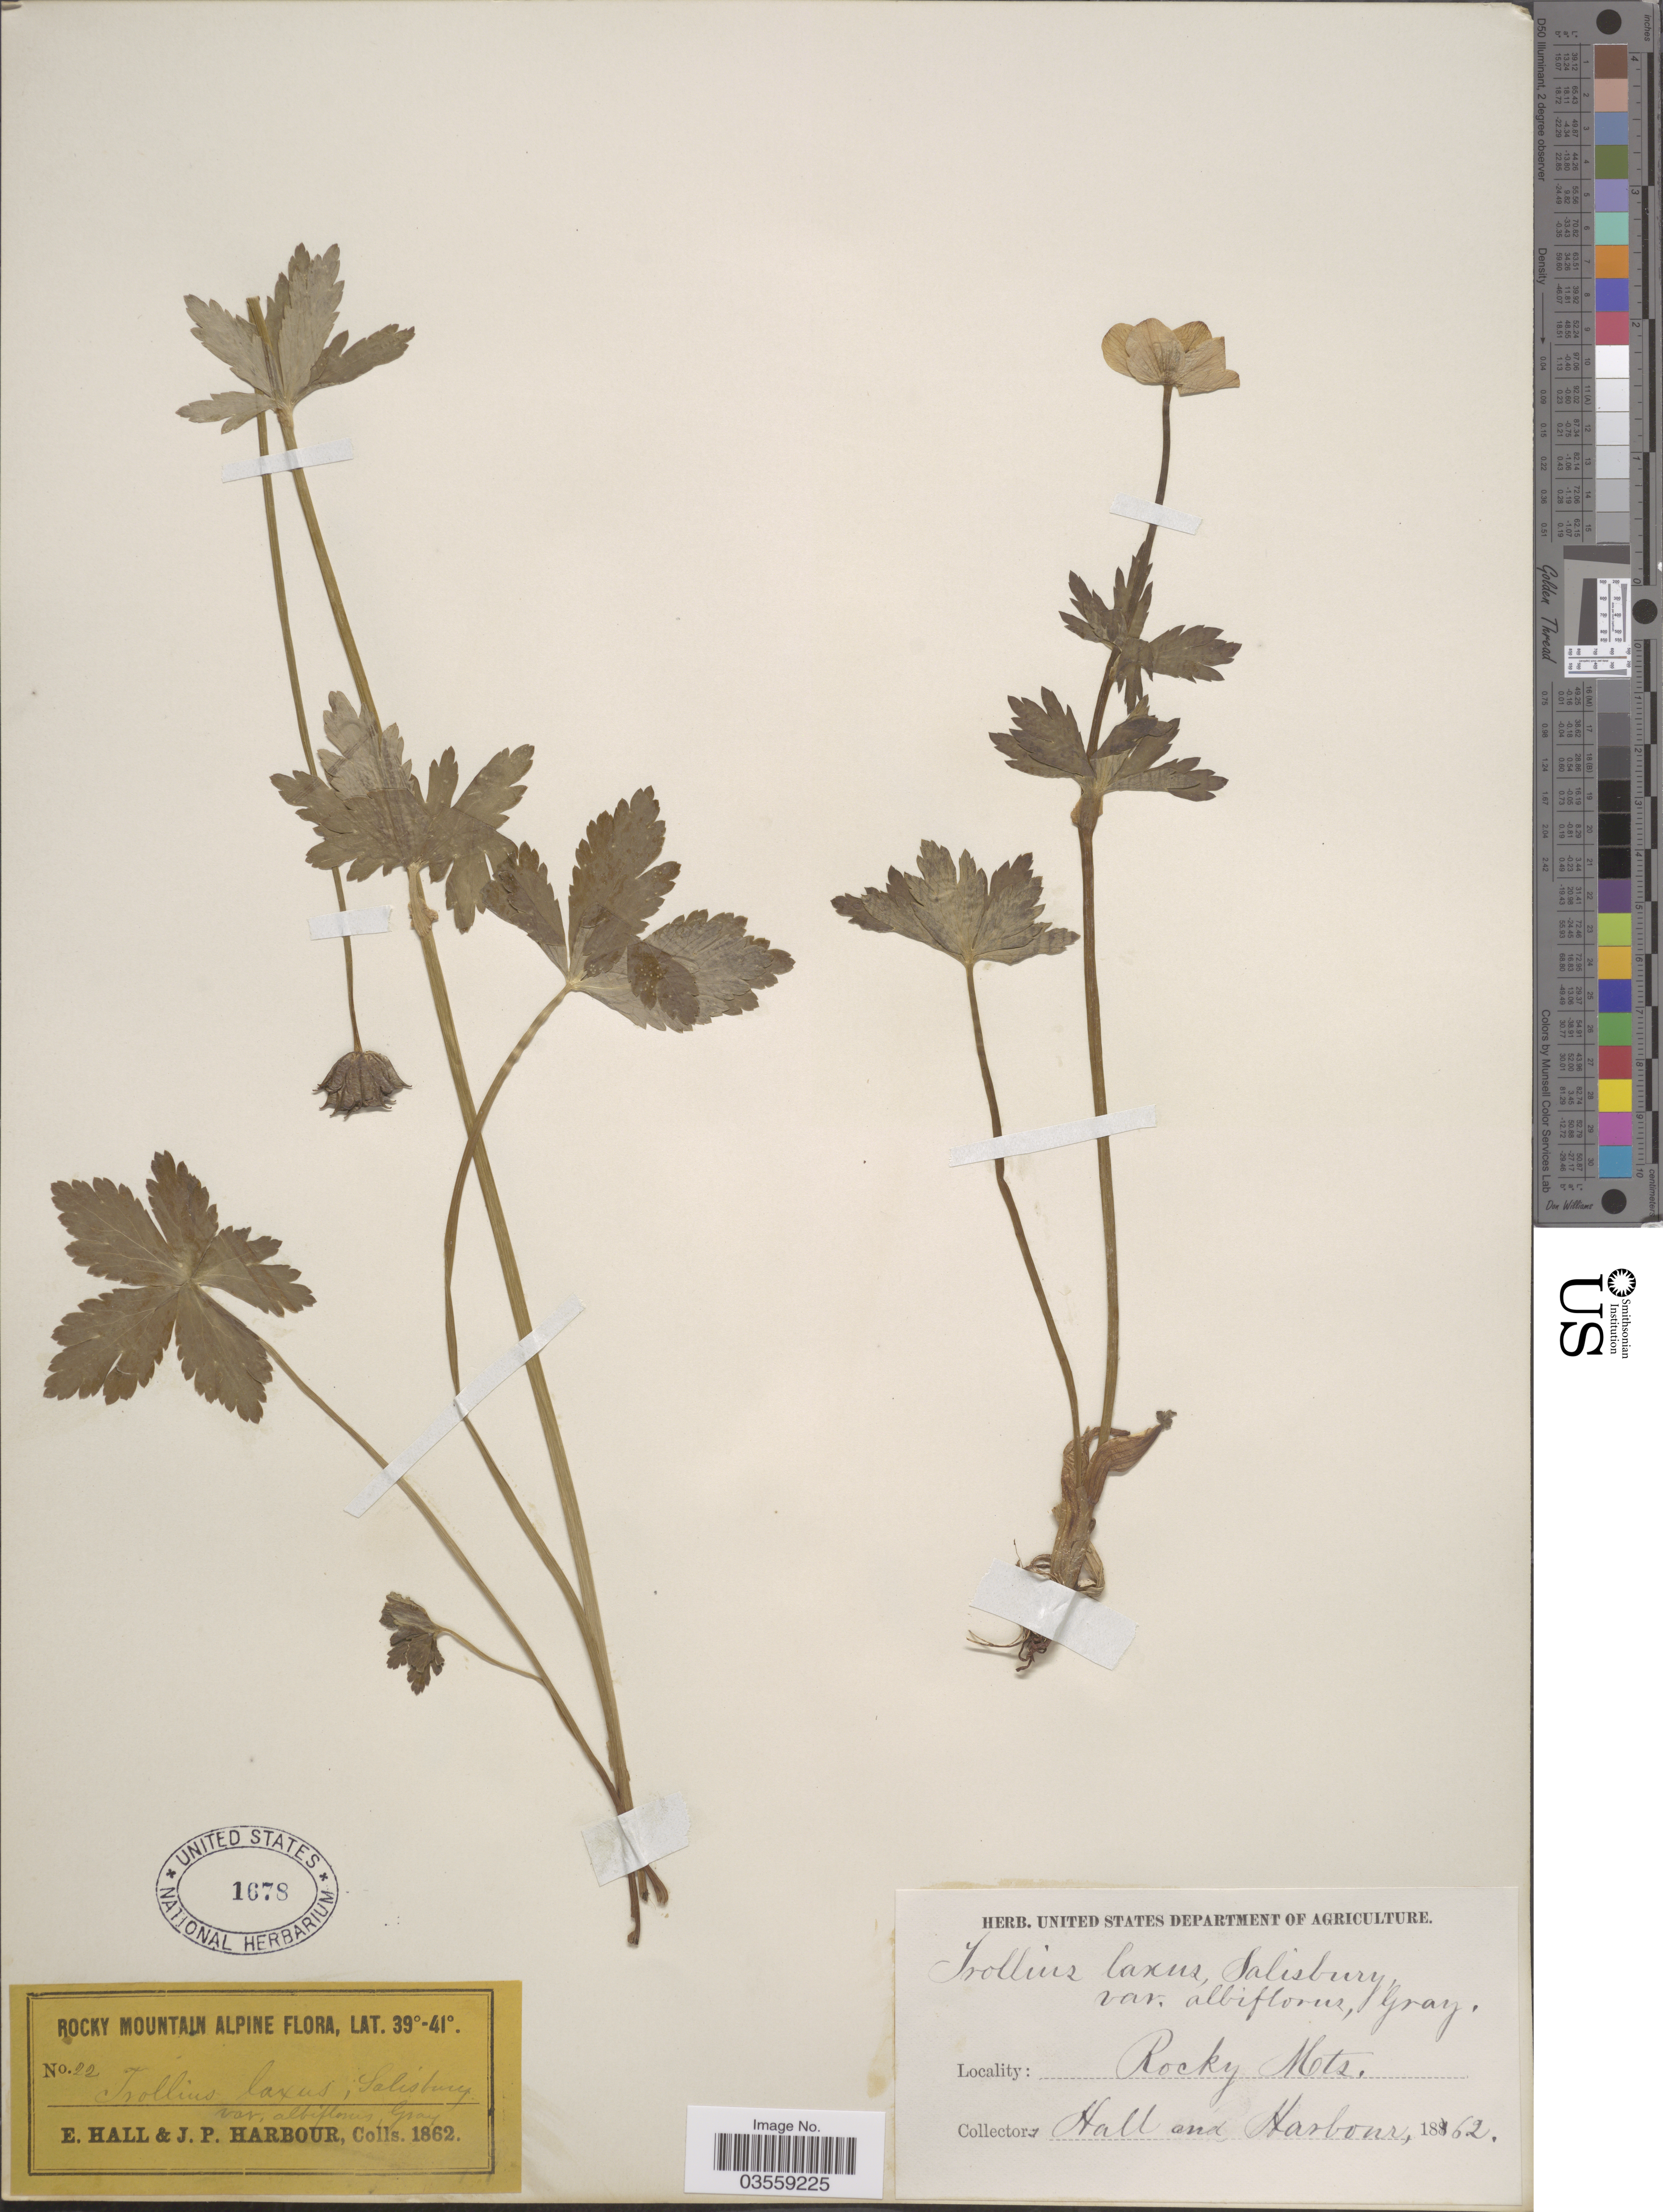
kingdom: Plantae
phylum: Tracheophyta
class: Magnoliopsida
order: Ranunculales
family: Ranunculaceae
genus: Trollius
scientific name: Trollius laxus var. albiflorus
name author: A. Gray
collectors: E. Hall & J. Harbour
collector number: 22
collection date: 1862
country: United States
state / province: Colorado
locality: Rocky Mountain Alpine.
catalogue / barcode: US 1678